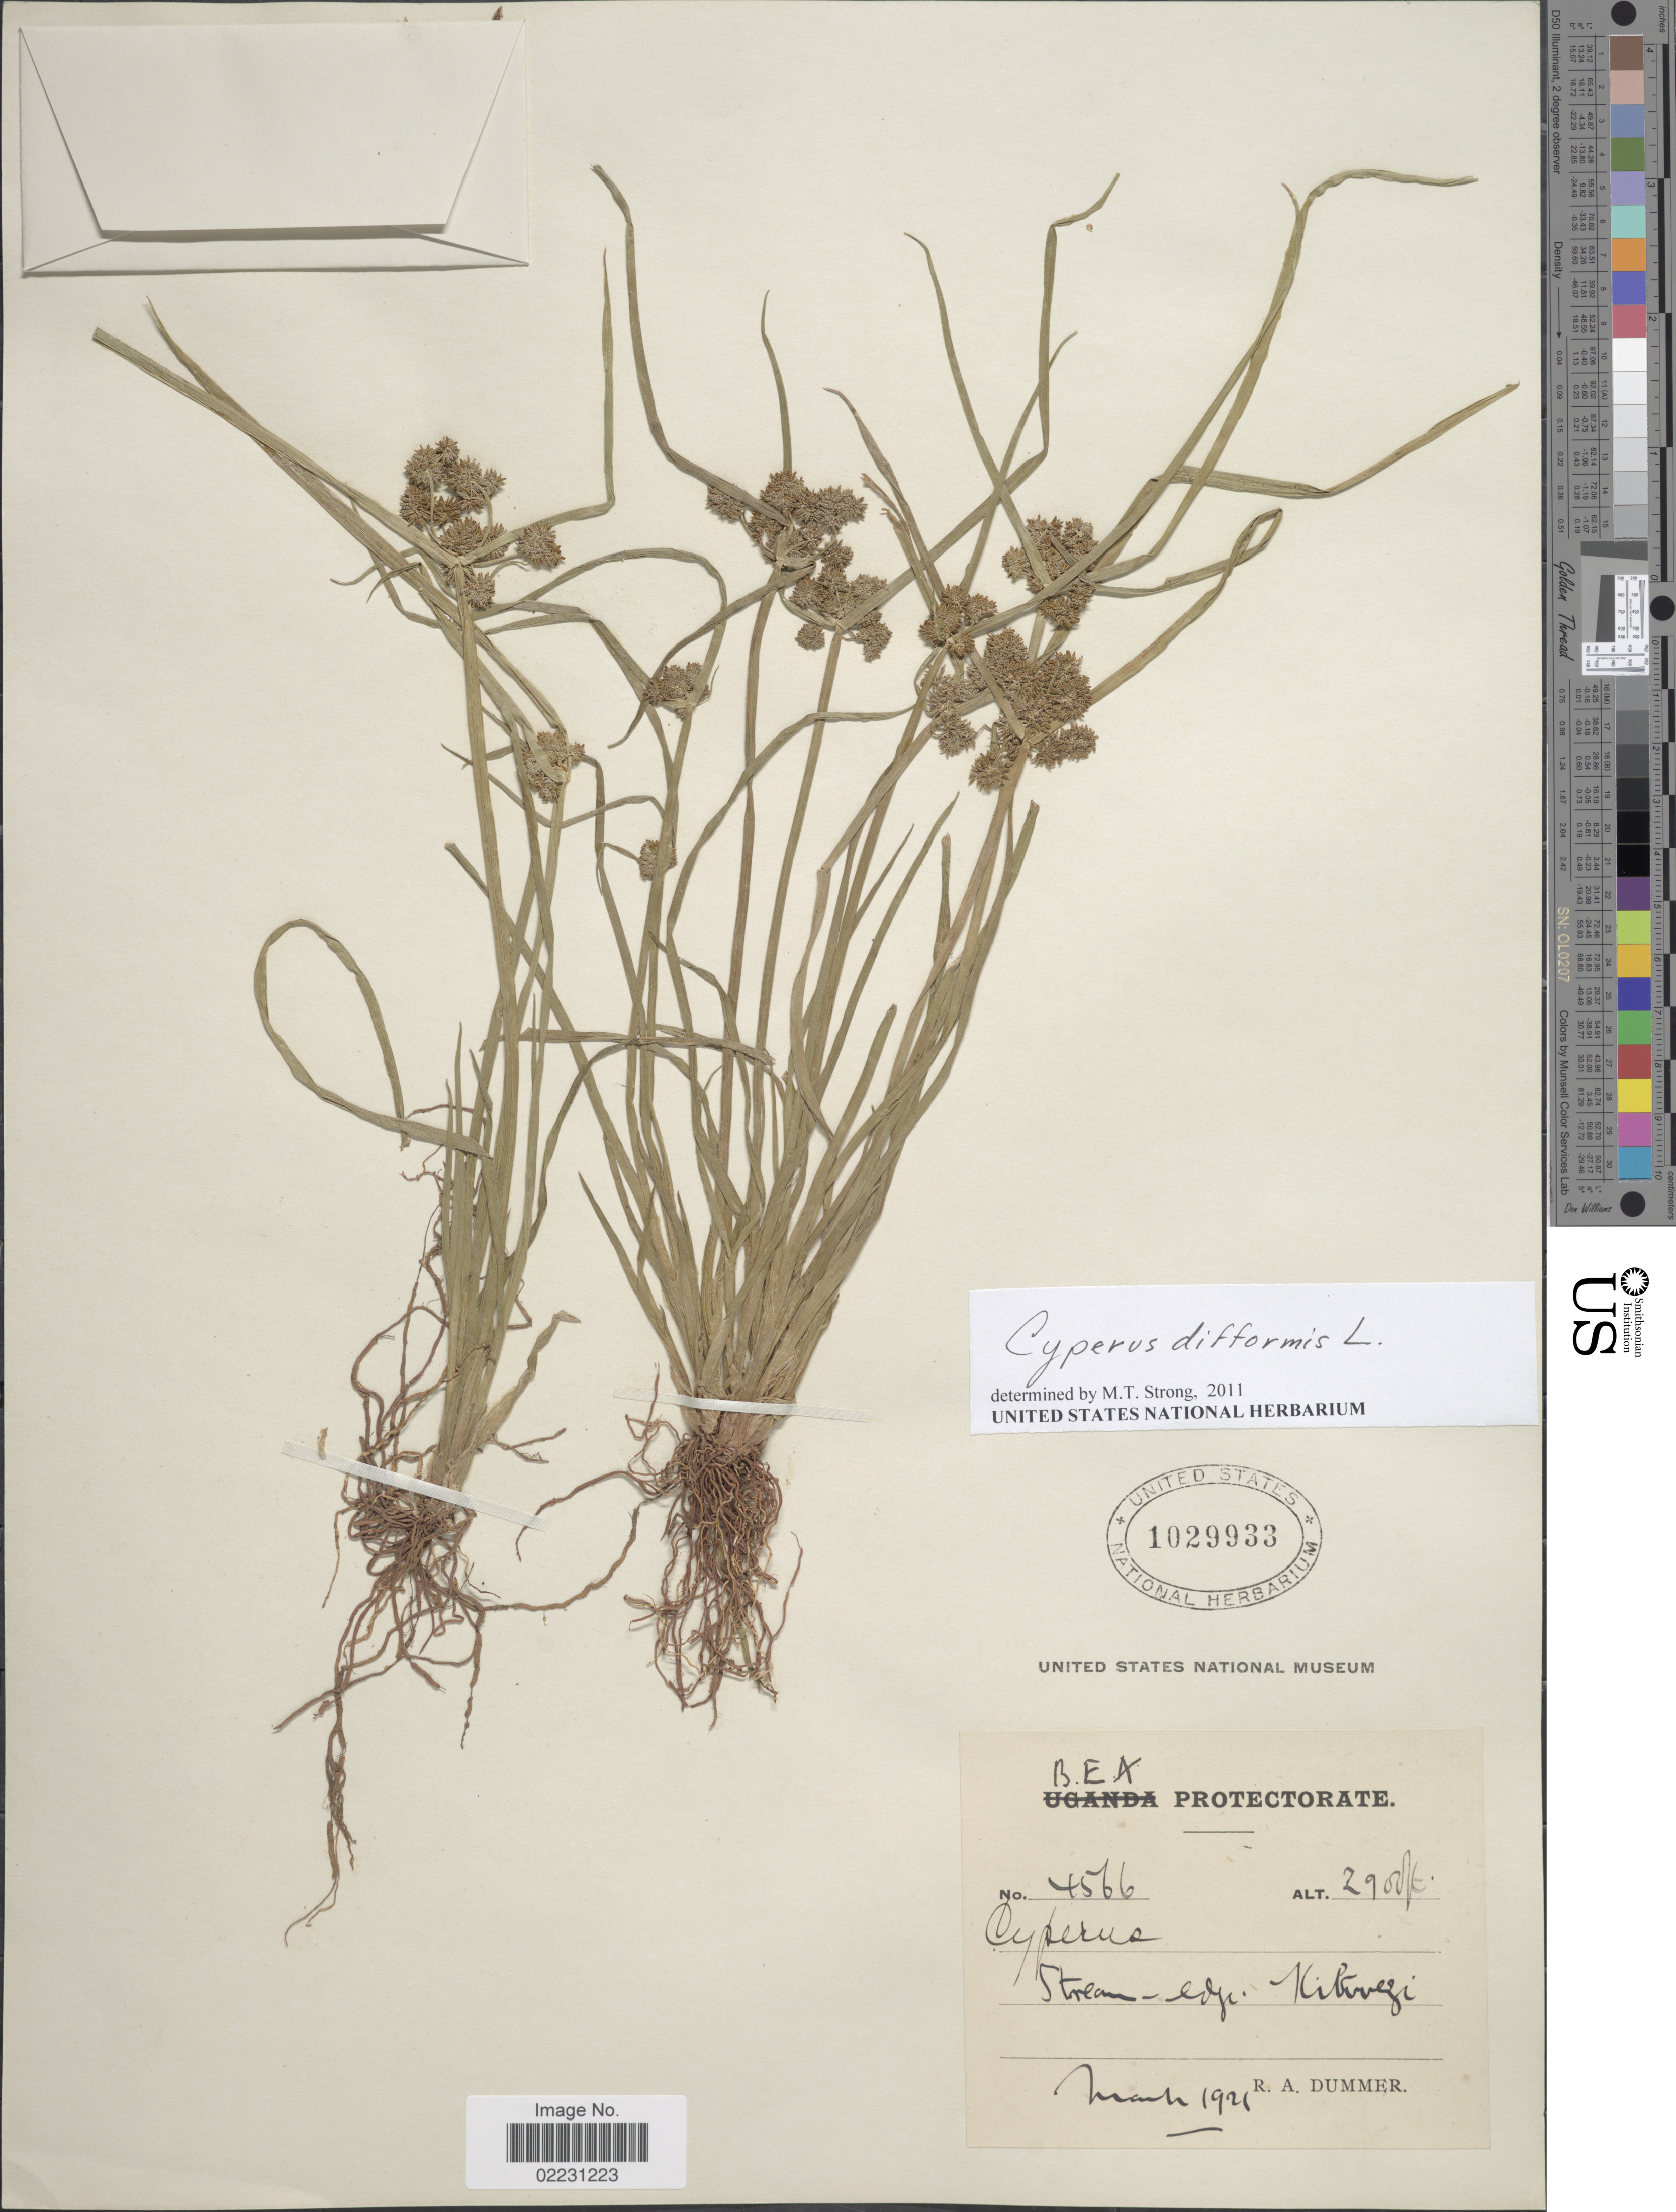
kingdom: Plantae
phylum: Tracheophyta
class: Liliopsida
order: Poales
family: Cyperaceae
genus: Cyperus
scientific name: Cyperus difformis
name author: L.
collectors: R. Dümmer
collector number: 4566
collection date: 1921-03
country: Kenya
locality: B.E.A. Protectorate. Stream-edge. Kibergi [interpreted]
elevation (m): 884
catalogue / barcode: US 1029933